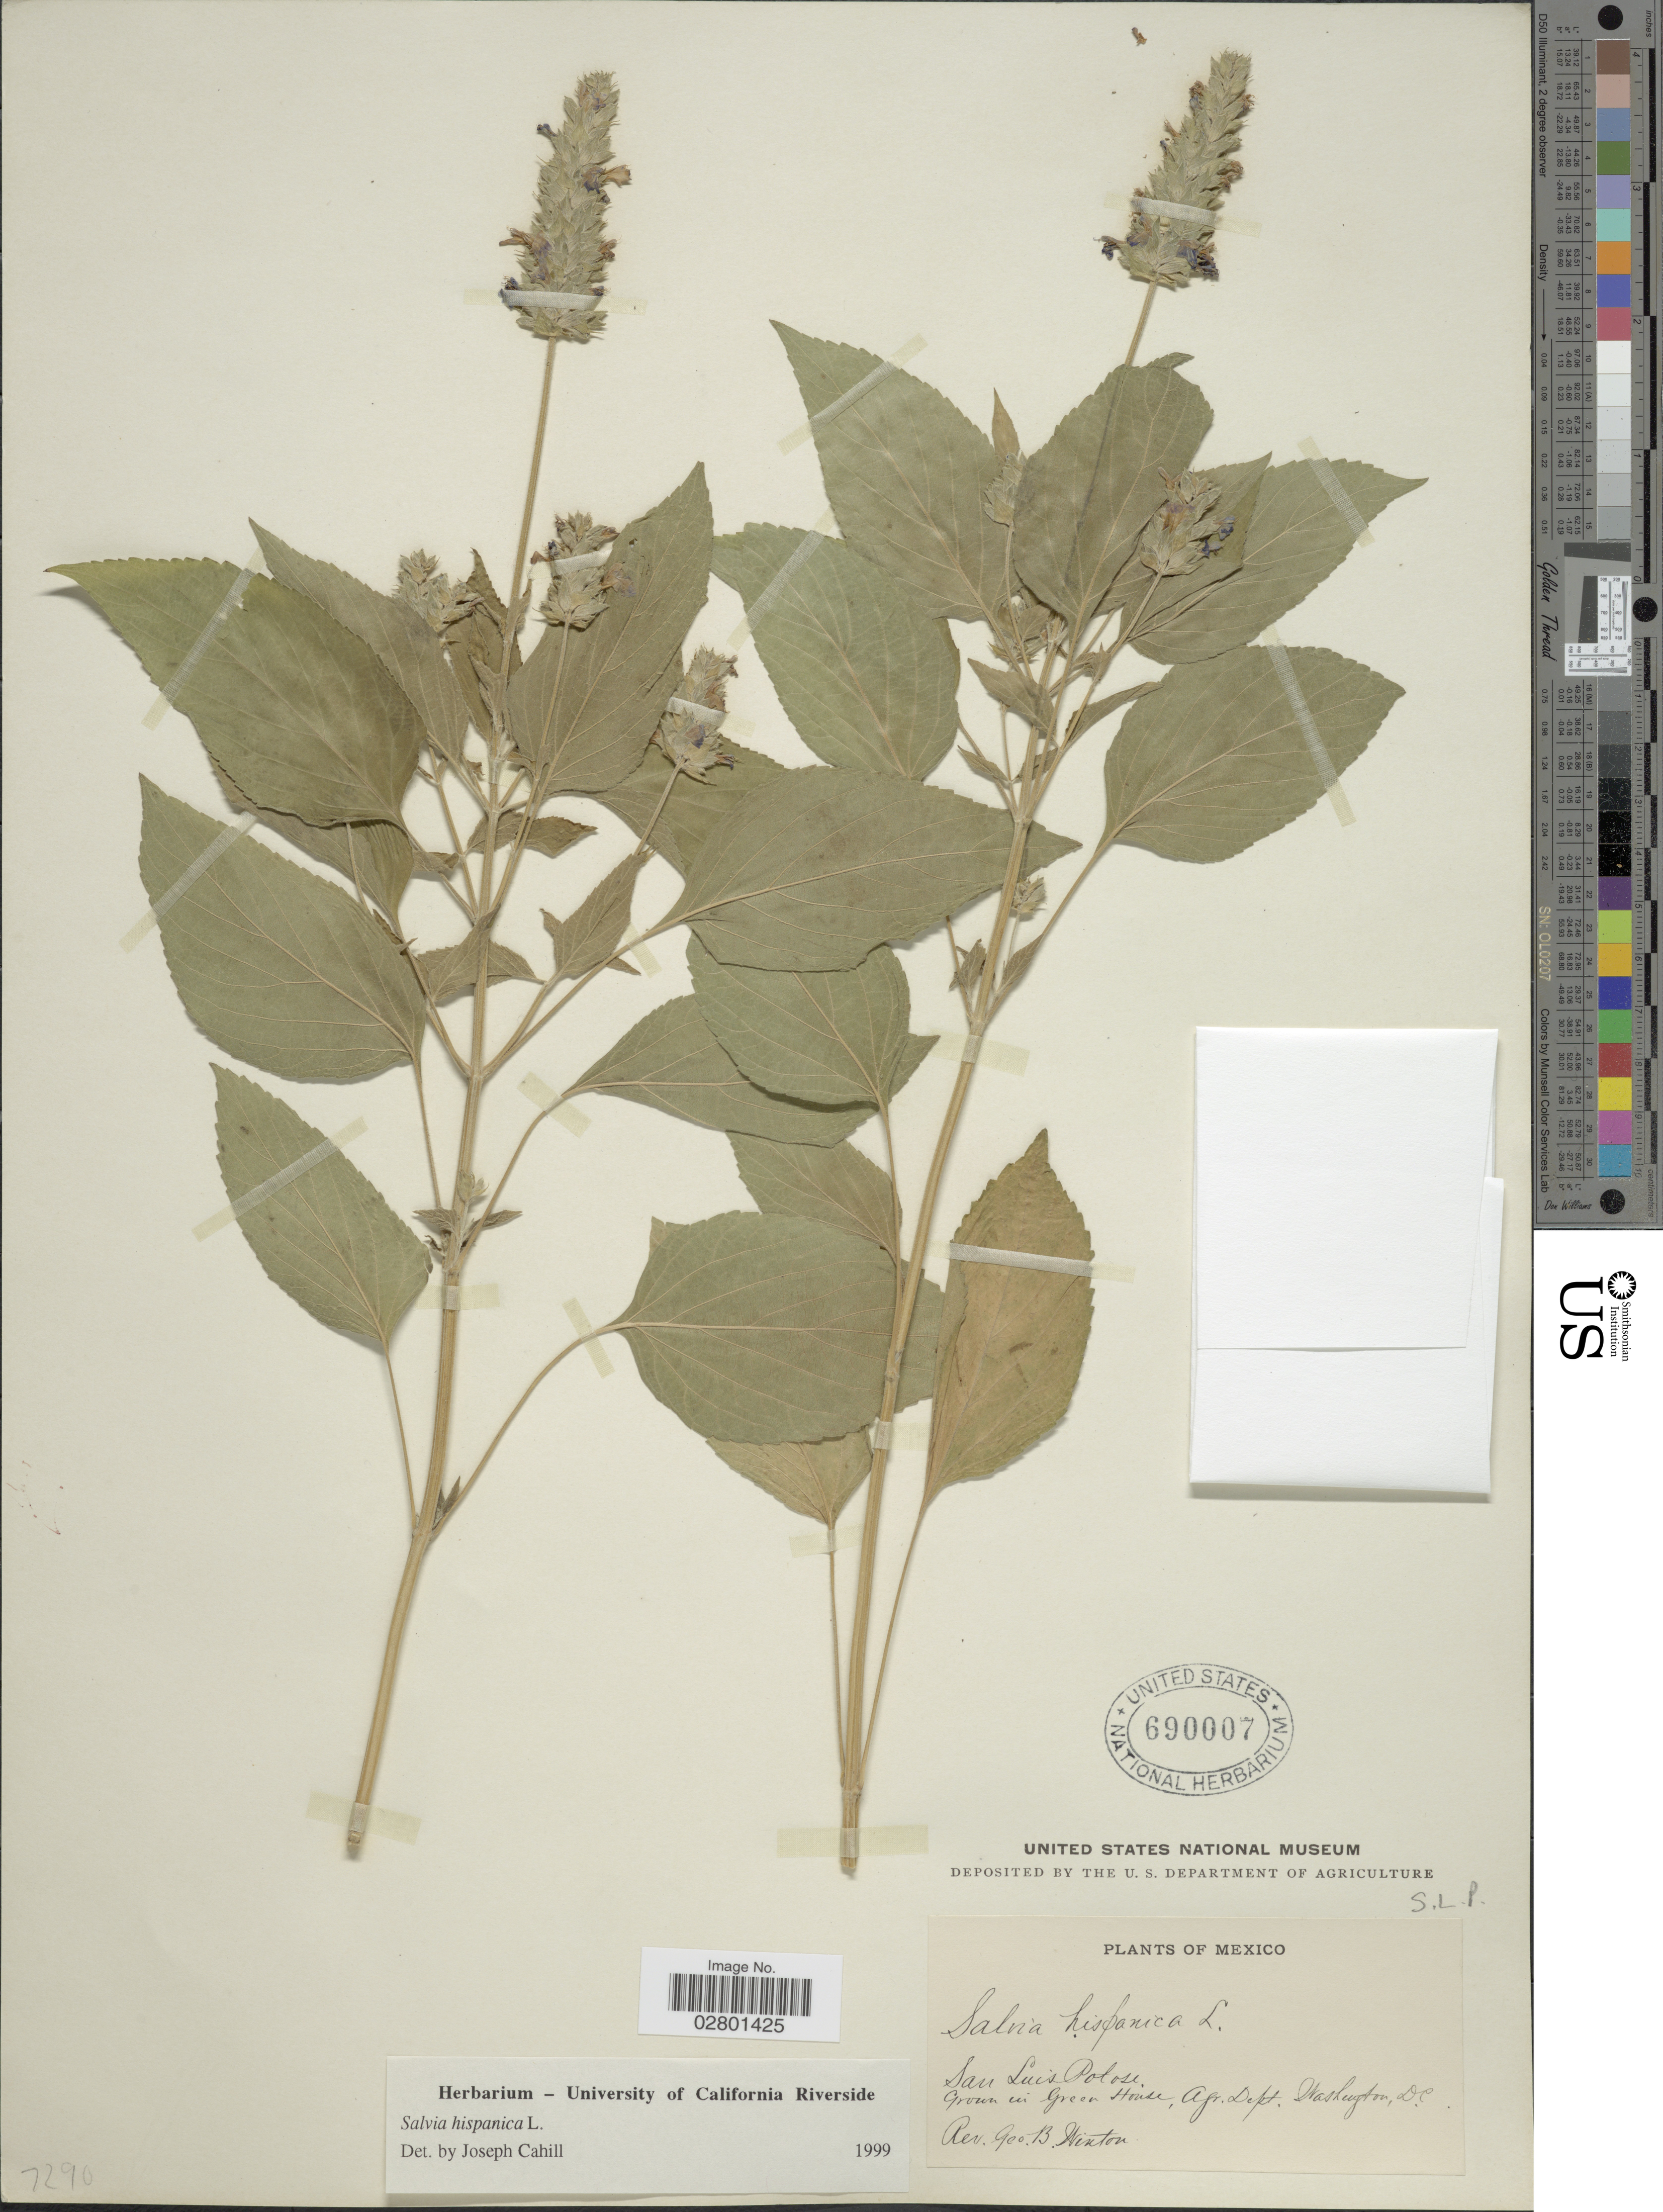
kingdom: Plantae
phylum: Tracheophyta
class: Magnoliopsida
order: Lamiales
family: Lamiaceae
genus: Salvia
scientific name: Salvia hispanica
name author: L.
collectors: G. B. Hinton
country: United States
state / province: District of Columbia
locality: Grown in Green House, Agr. Dept. Washington D.C.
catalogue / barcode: US 690007